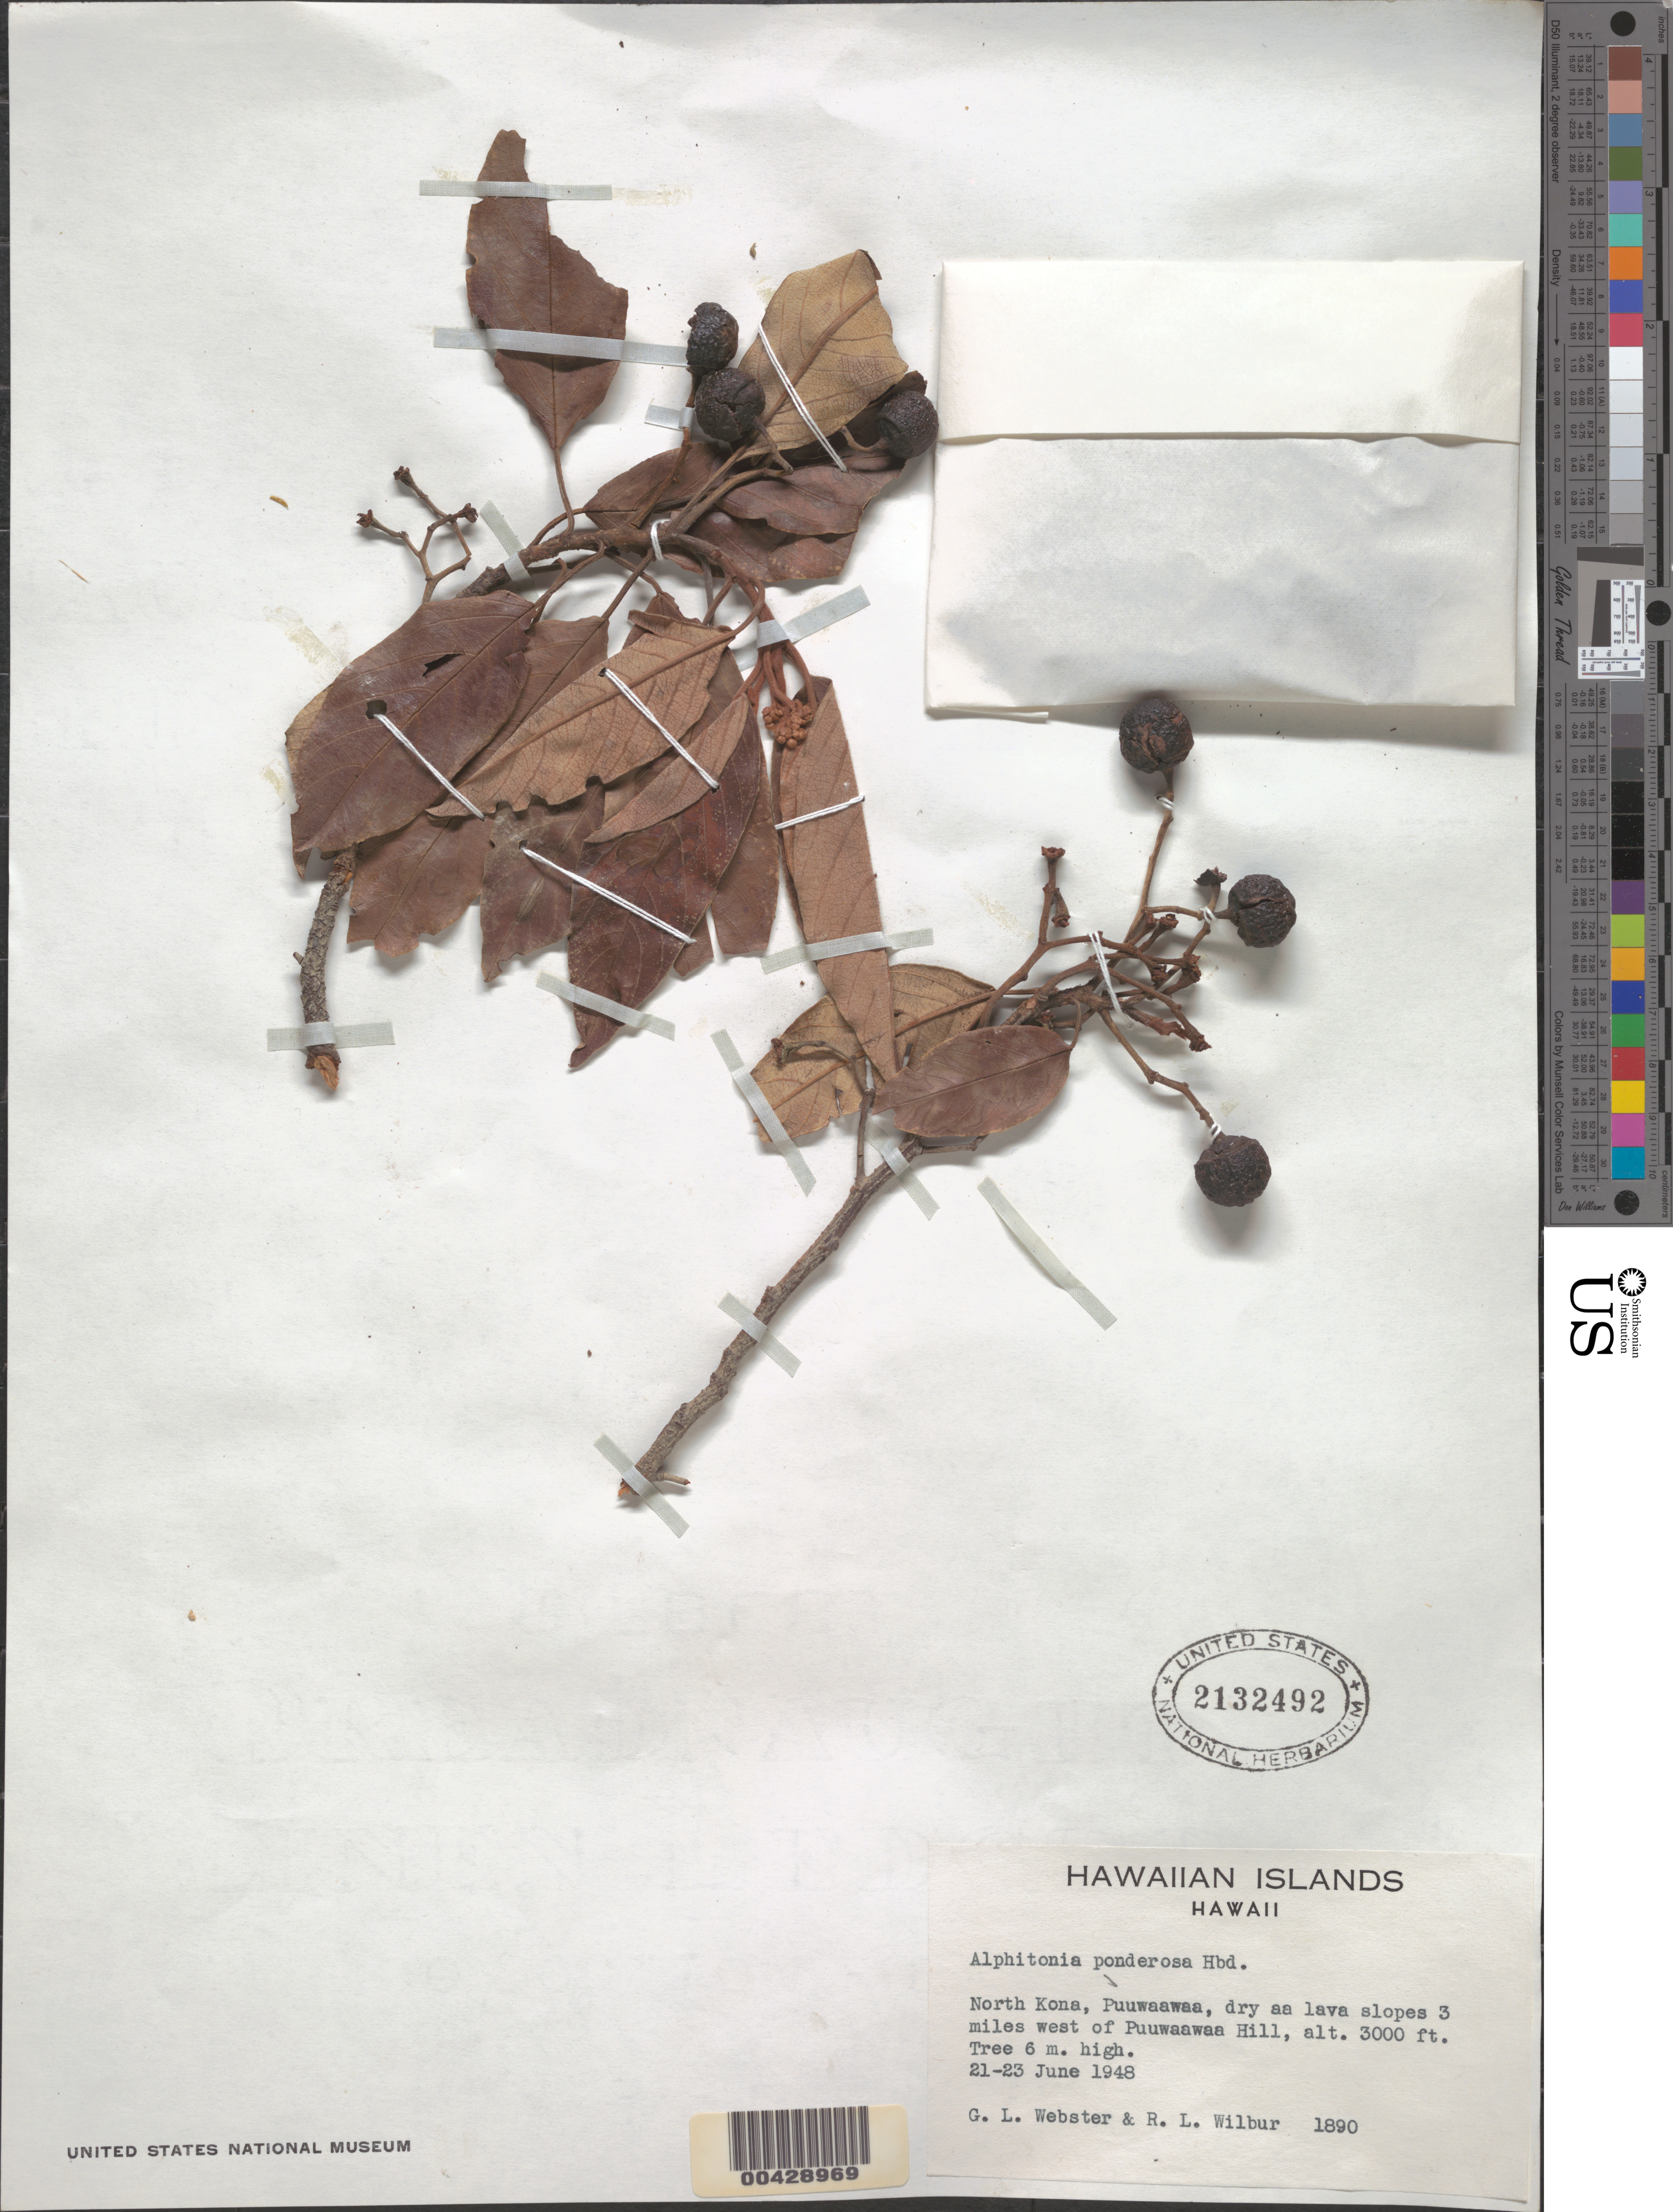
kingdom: Plantae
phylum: Tracheophyta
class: Magnoliopsida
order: Rosales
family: Rhamnaceae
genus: Alphitonia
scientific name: Alphitonia ponderosa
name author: Hillebr.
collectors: G. L. Webster & R. L. Wilbur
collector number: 1890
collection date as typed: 21 Jun 1948 to 23 Jun 1948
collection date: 1948-06-21/1948-06-23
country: United States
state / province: Hawaii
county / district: Hawaii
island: Hawaii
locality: North Kona, Puuwaawaa; 3 miles west of Puuwaawaa Hill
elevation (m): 914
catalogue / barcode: US 2132492